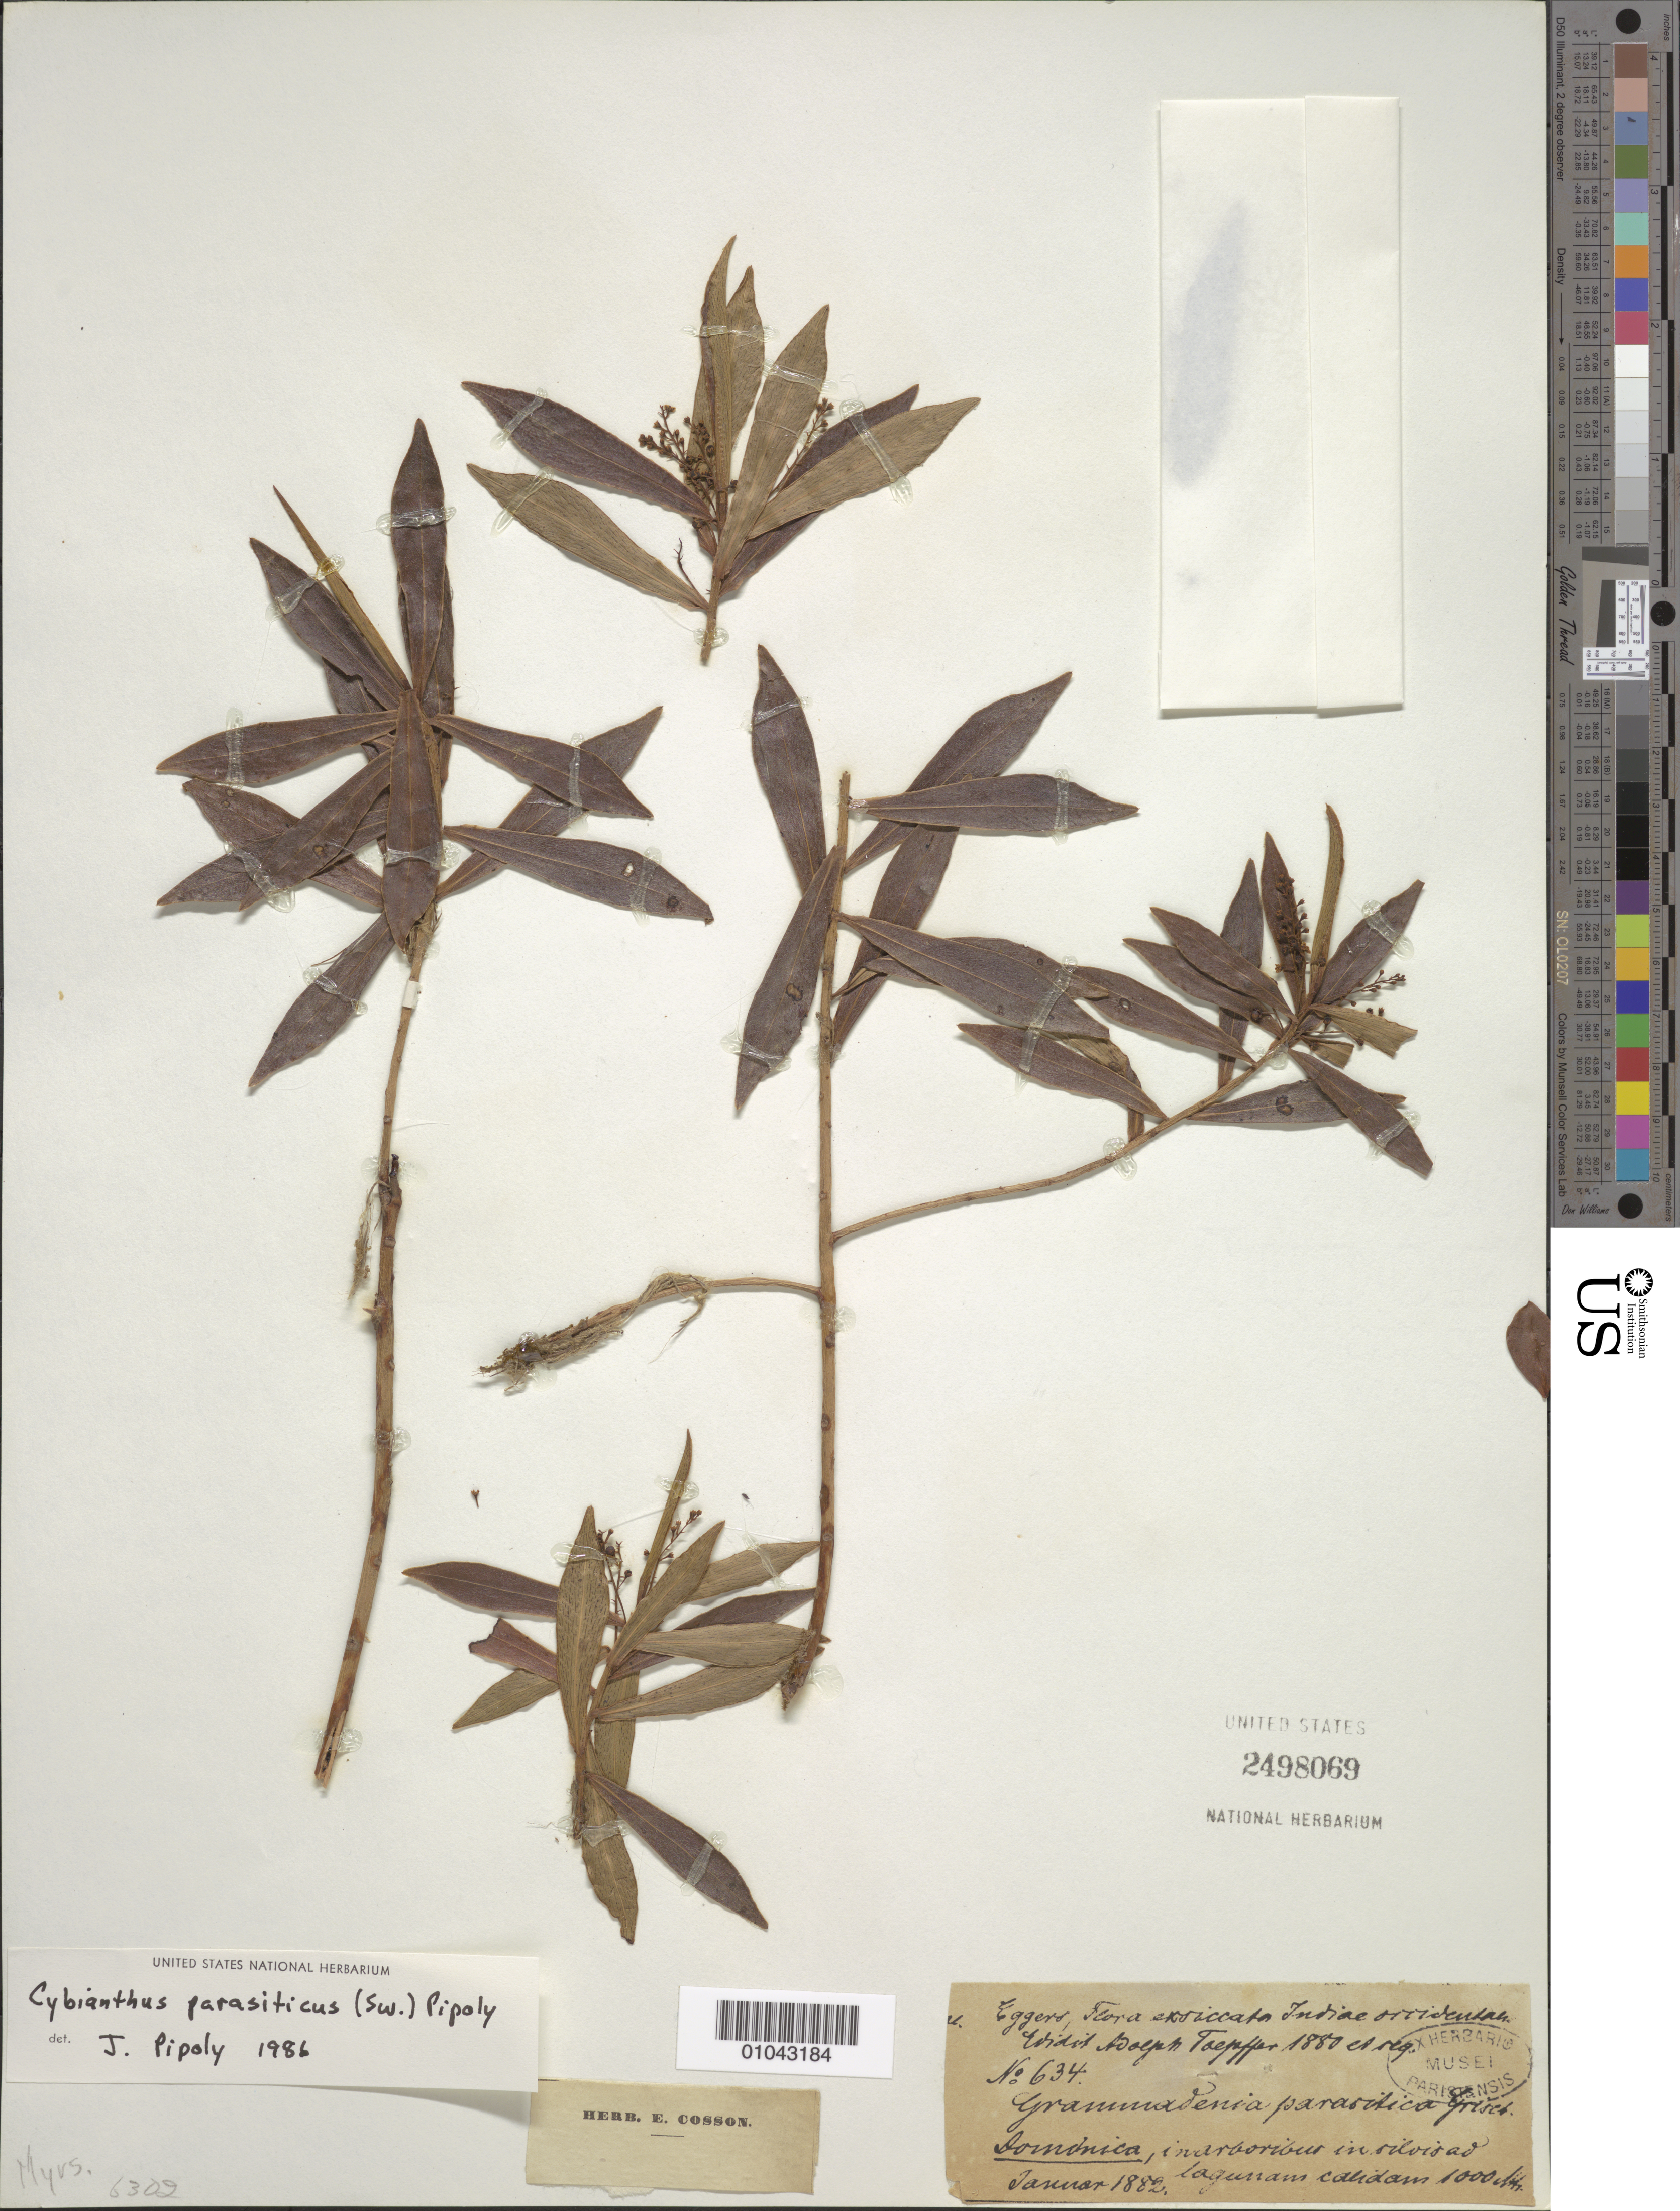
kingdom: Plantae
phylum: Tracheophyta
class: Magnoliopsida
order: Ericales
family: Primulaceae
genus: Cybianthus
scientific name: Cybianthus parasiticus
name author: (Sw.) Pipoly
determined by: Pipoly, J. J., III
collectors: H. F. A. von Eggers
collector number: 634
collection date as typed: Jan 1882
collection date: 1882-01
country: Dominica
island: Dominica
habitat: In arboribus en silvis ad lagunam collidam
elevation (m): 305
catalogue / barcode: US 2498069